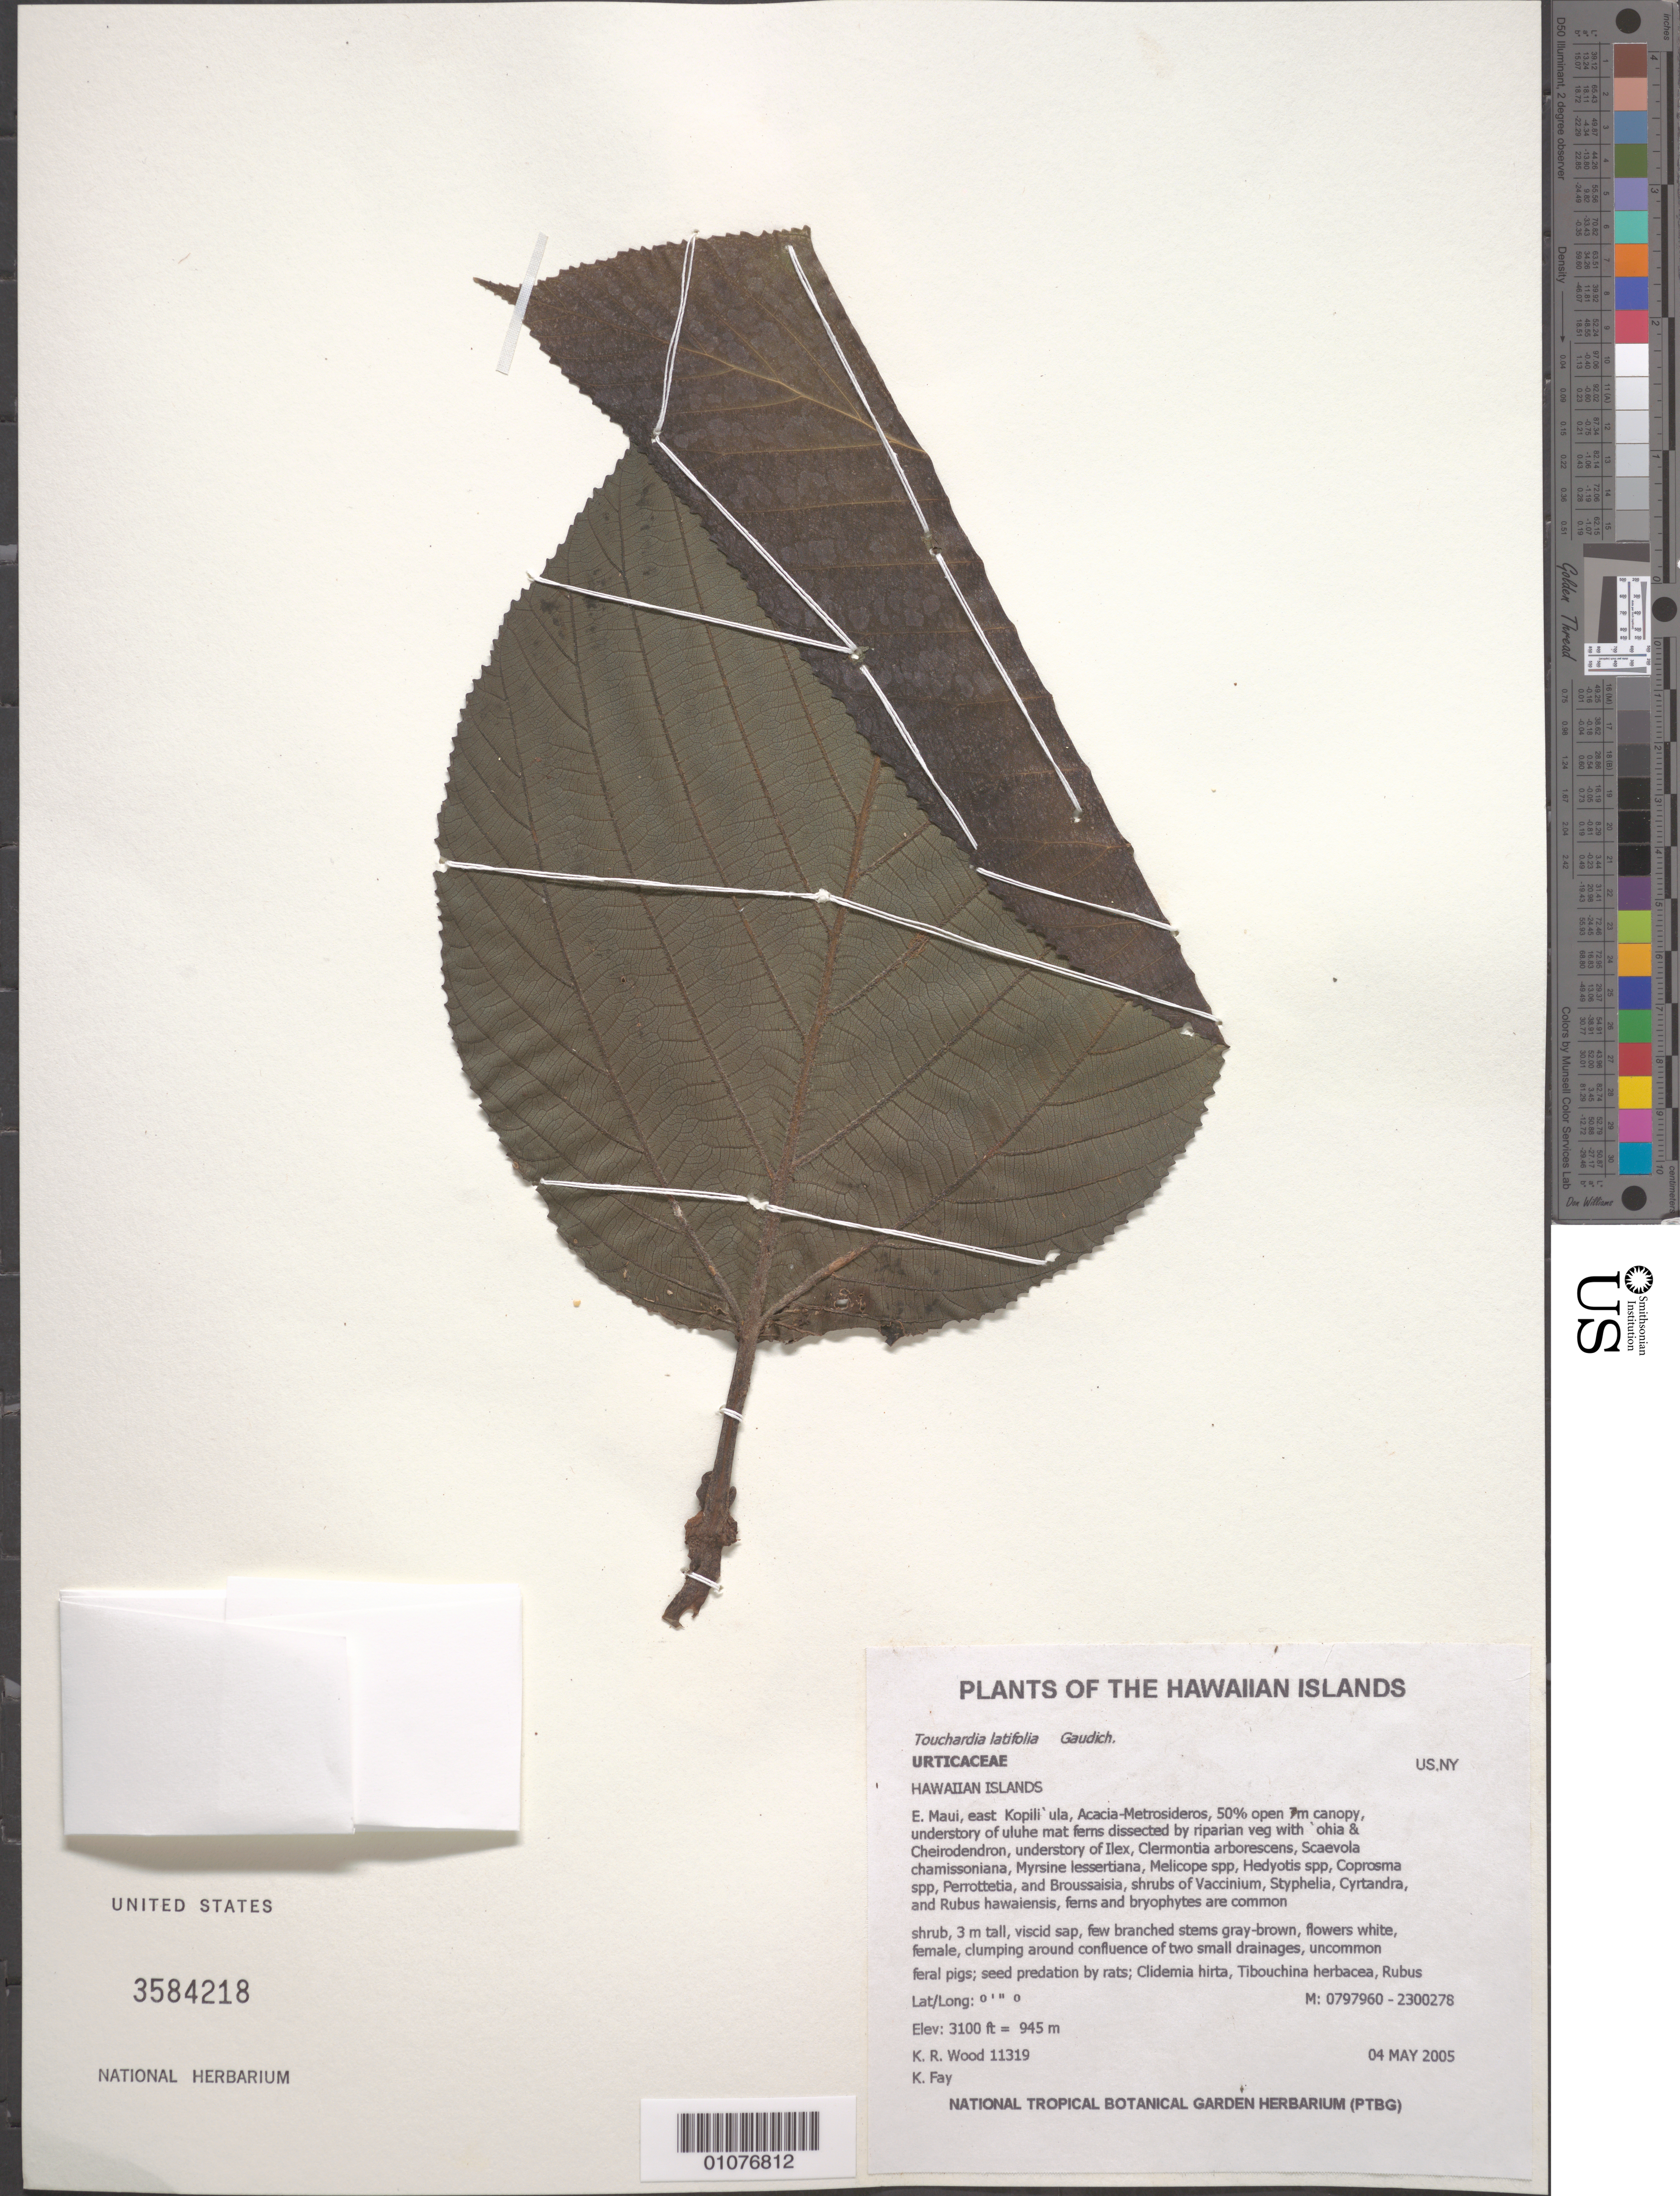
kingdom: Plantae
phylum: Tracheophyta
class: Magnoliopsida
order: Rosales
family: Urticaceae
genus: Touchardia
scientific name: Touchardia latifolia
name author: Gaudich.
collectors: K. R. Wood & K. Fay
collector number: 11319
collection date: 2005-05-04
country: United States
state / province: Hawaii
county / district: Maui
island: Maui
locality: East Maui, east Kopili'ula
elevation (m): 945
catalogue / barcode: US 3584218